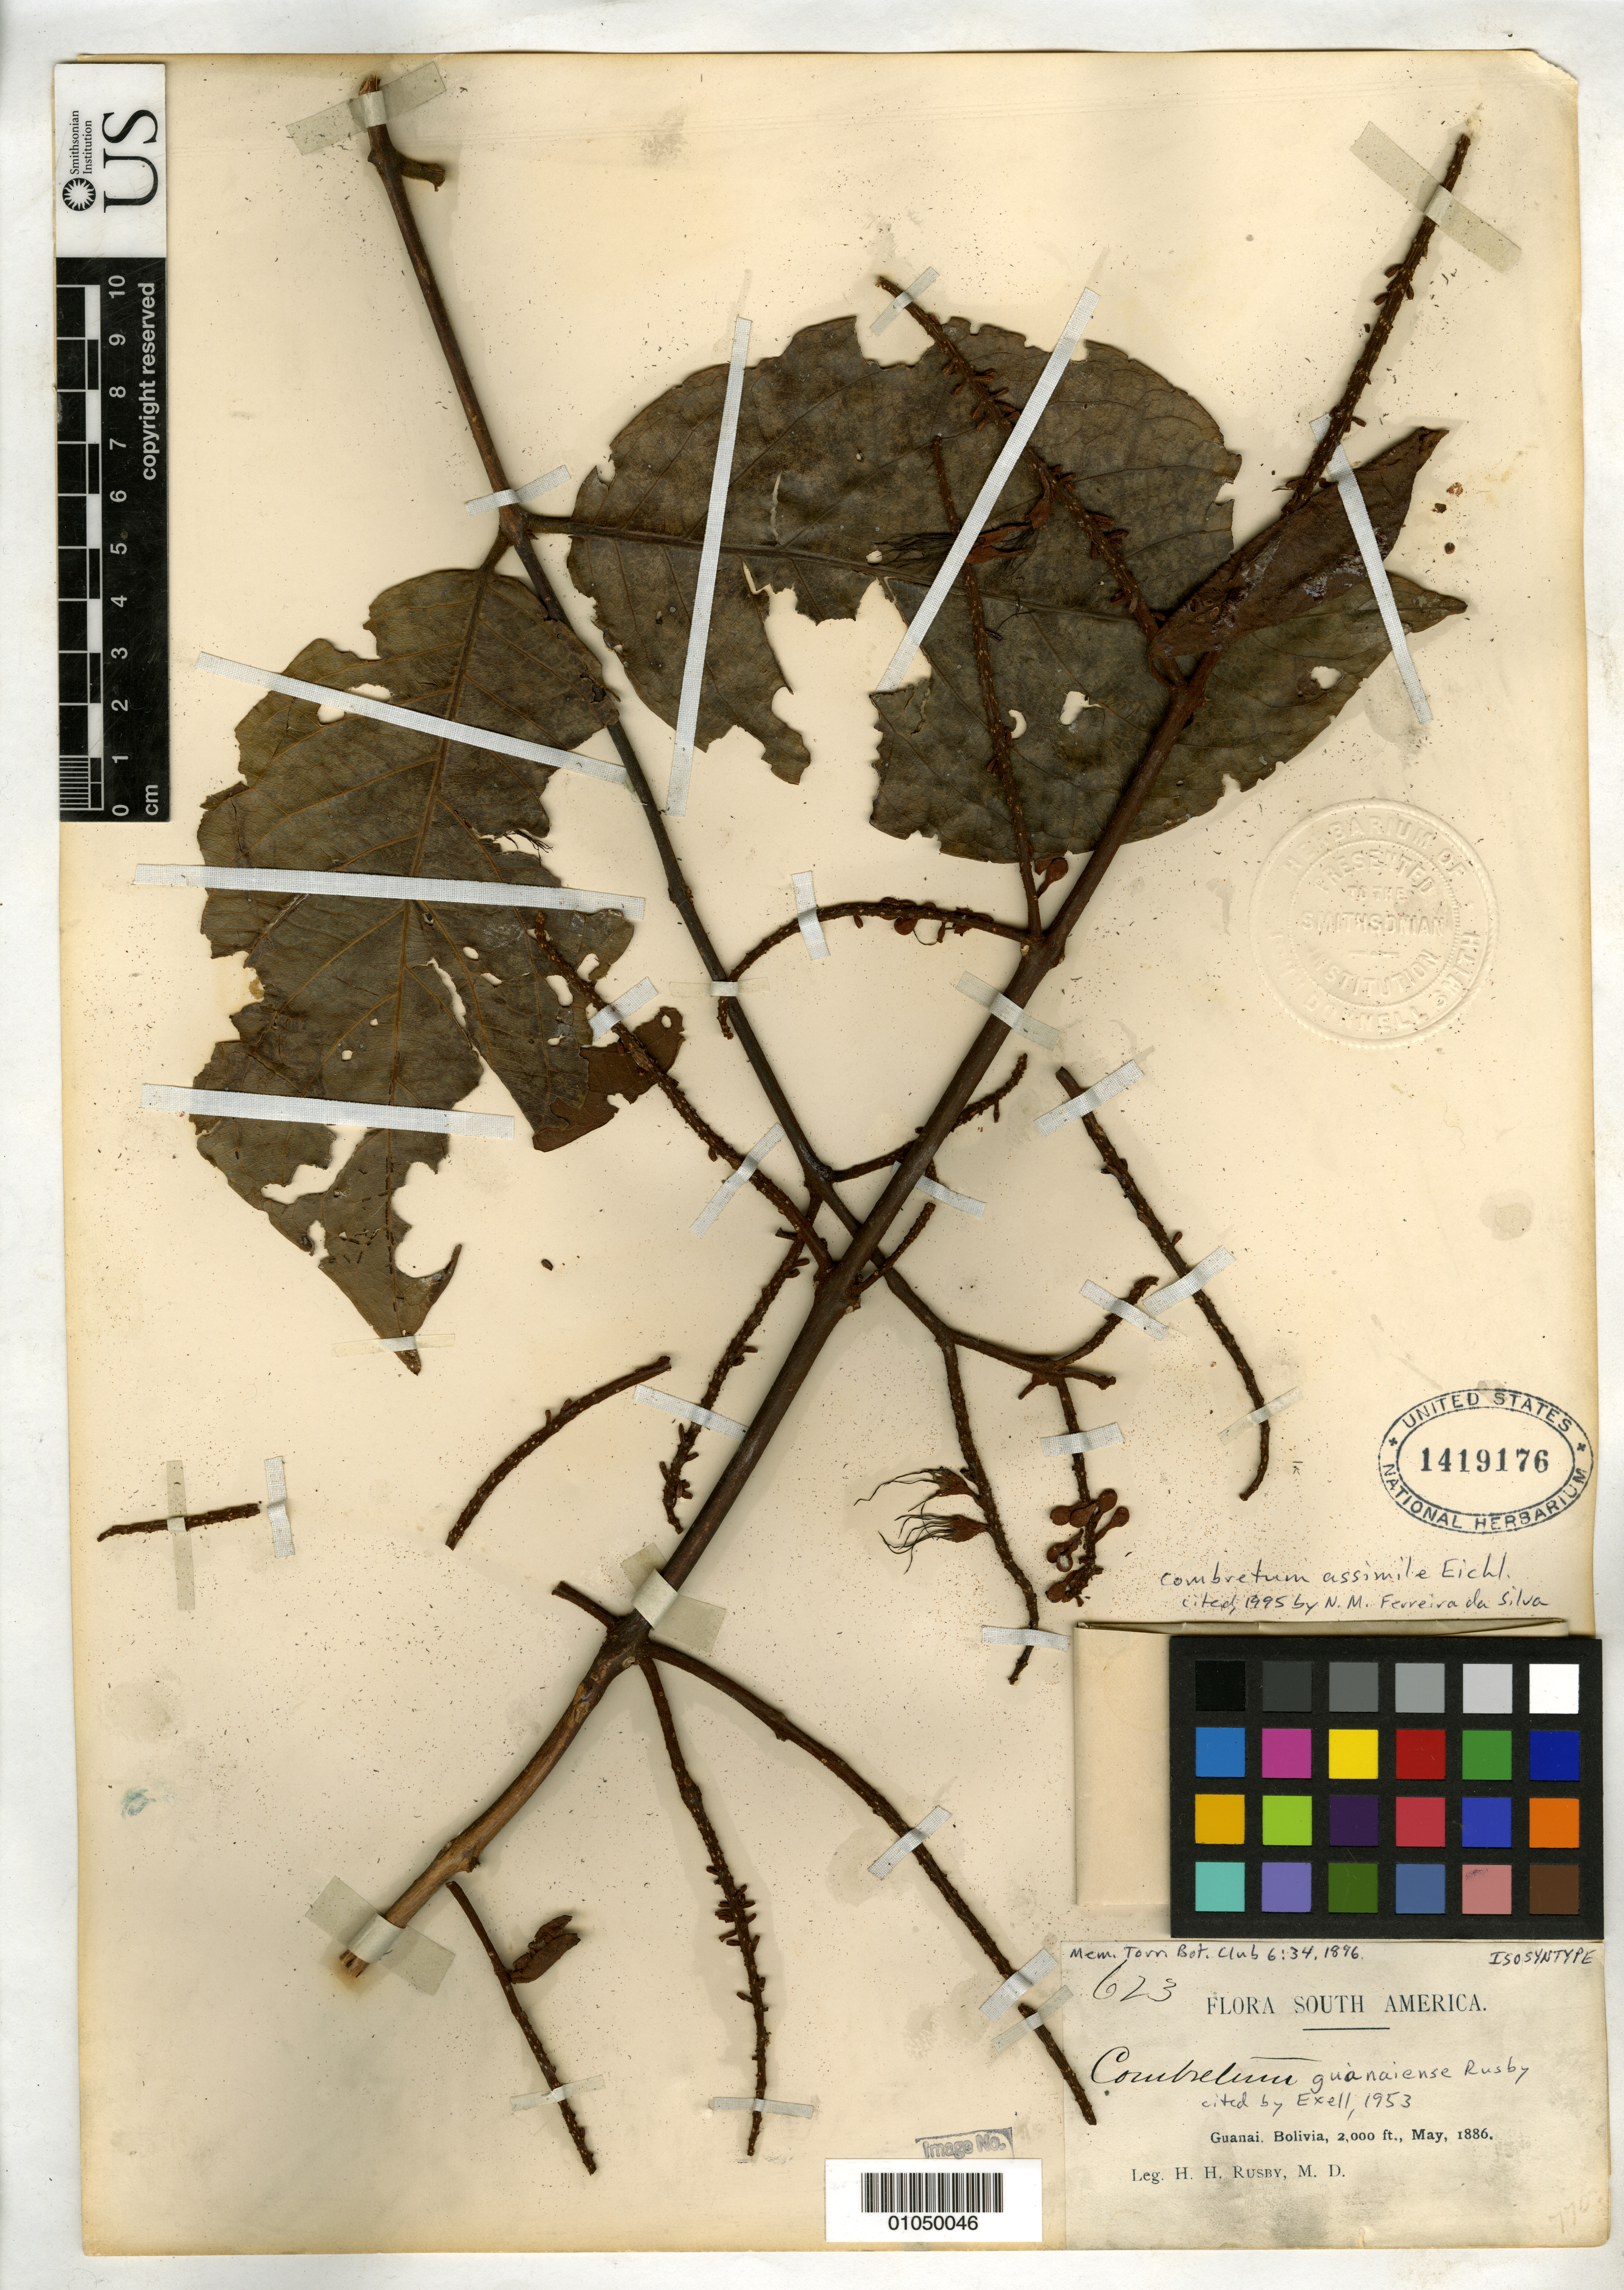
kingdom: Plantae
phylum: Tracheophyta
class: Magnoliopsida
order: Myrtales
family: Combretaceae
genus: Combretum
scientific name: Combretum guanaiense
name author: Rusby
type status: Type Collection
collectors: H. H. Rusby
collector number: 623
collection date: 1886-05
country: Bolivia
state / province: La Páz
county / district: Larecaja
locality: Guanay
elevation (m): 610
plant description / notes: Specimen ex John Donnell Smith herbarium. Second of two collections mentioned in protologue, syntype or paratype (depending on interpretation).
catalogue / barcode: US 1419176